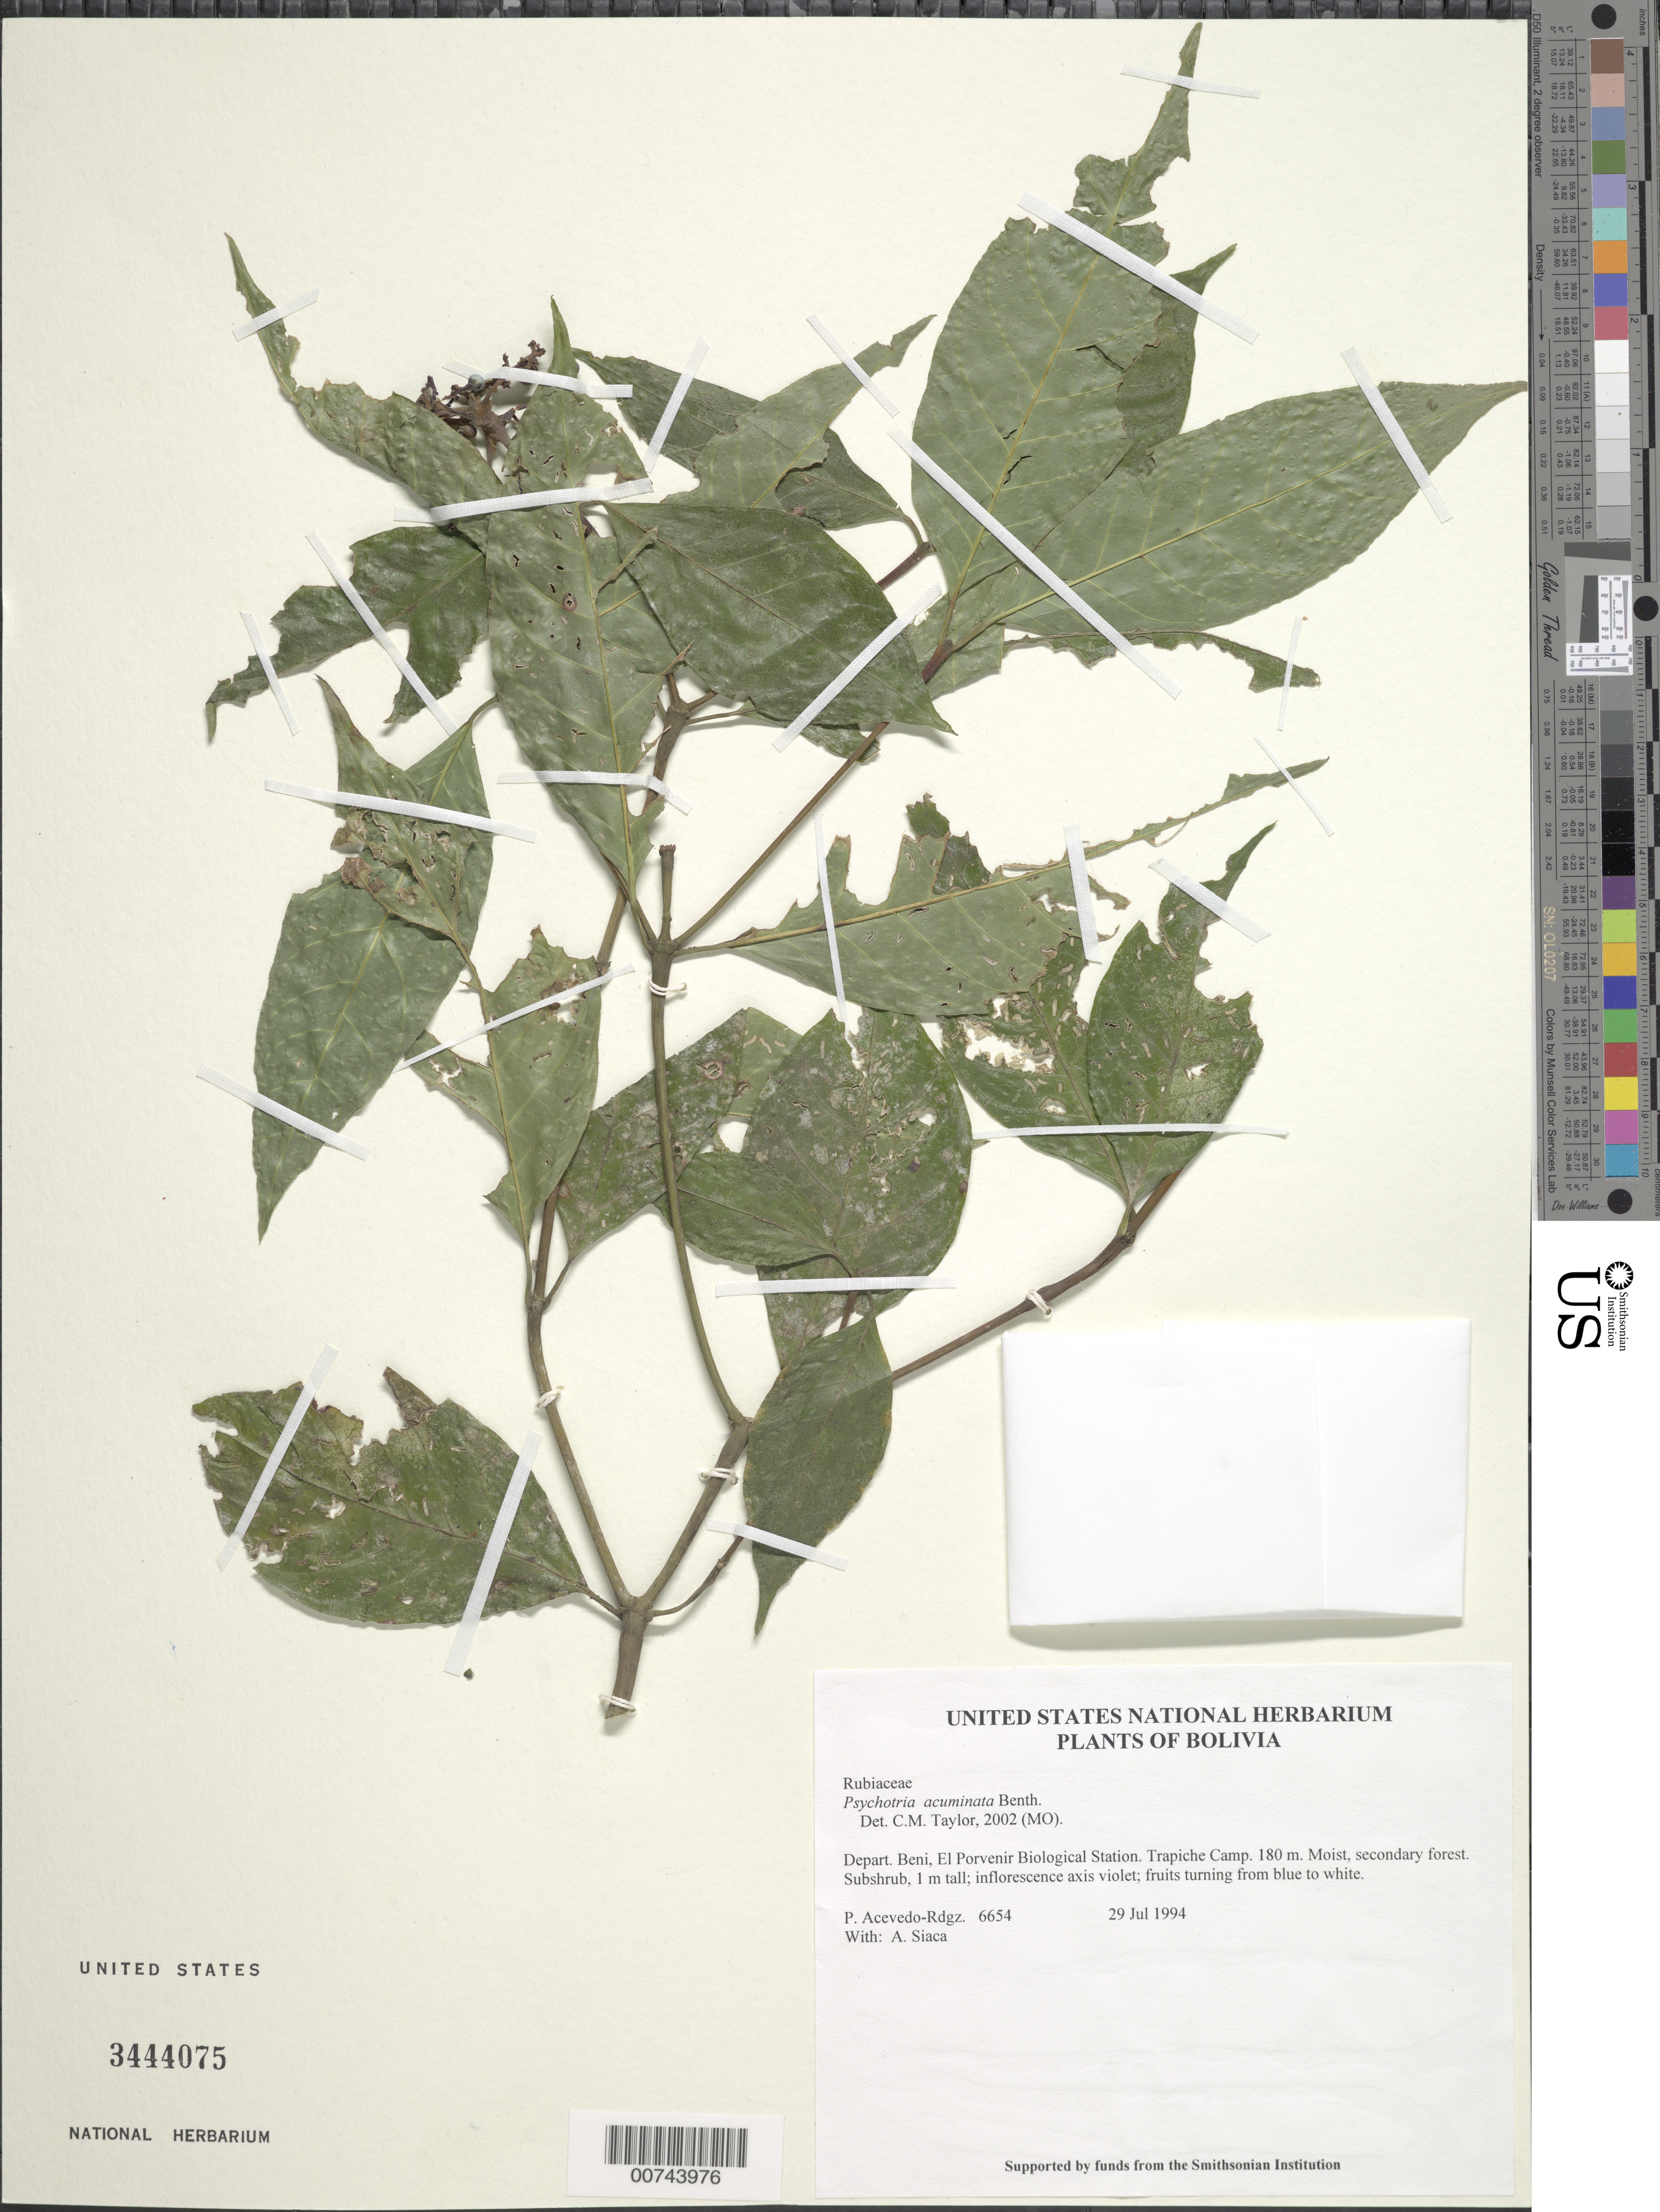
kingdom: Plantae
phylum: Tracheophyta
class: Magnoliopsida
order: Gentianales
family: Rubiaceae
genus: Psychotria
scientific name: Psychotria acuminata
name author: Benth.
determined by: Taylor, Charlotte M.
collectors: P. Acevedo-Rodr. & A. Siaca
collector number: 6654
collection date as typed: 29 Jul 1994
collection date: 1994-07-29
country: Bolivia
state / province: Beni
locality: Depart. Beni, El Porvenir Biological Station. Trapiche Camp.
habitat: Moist, secondary forest.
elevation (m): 180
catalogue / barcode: US 3444075